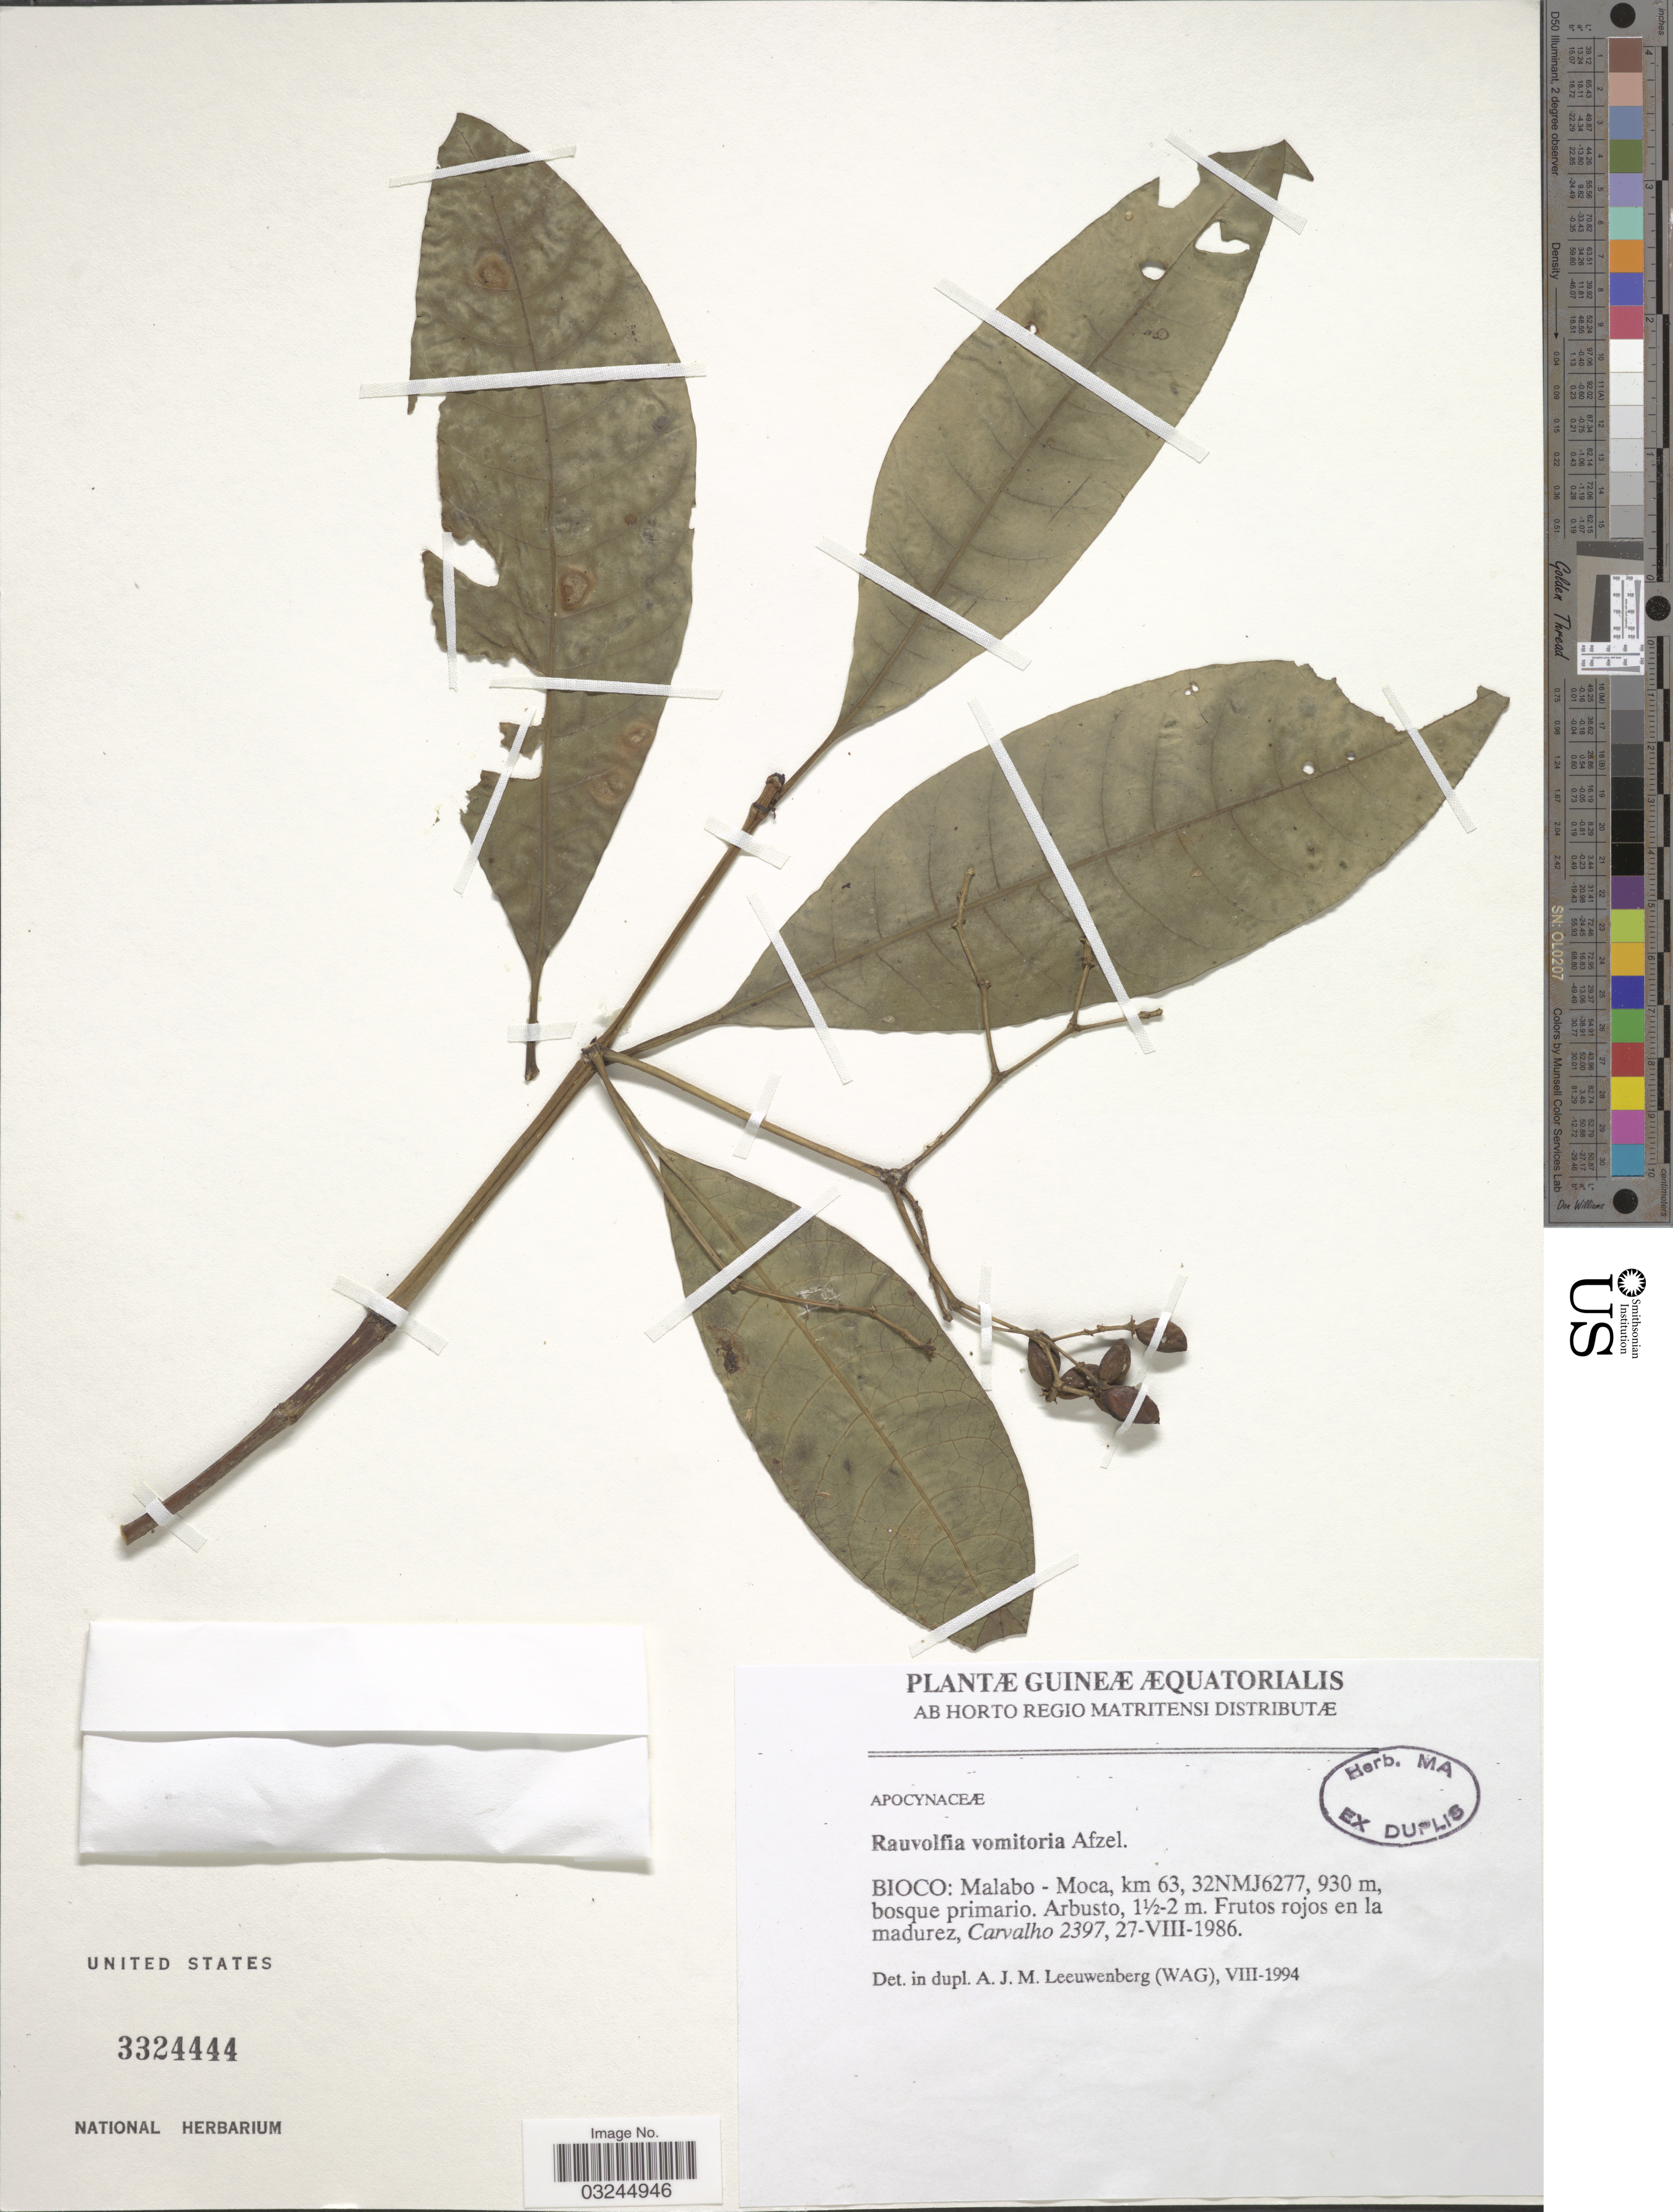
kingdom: Plantae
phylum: Tracheophyta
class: Magnoliopsida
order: Gentianales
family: Apocynaceae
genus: Rauvolfia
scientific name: Rauvolfia vomitoria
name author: Afzel.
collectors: Carvalho, --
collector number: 2397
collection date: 1986-08-27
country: Equatorial Guinea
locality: Bioco: Malabo - Moca, km 63, 32MNJ6277.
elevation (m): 930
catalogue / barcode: US 3324444